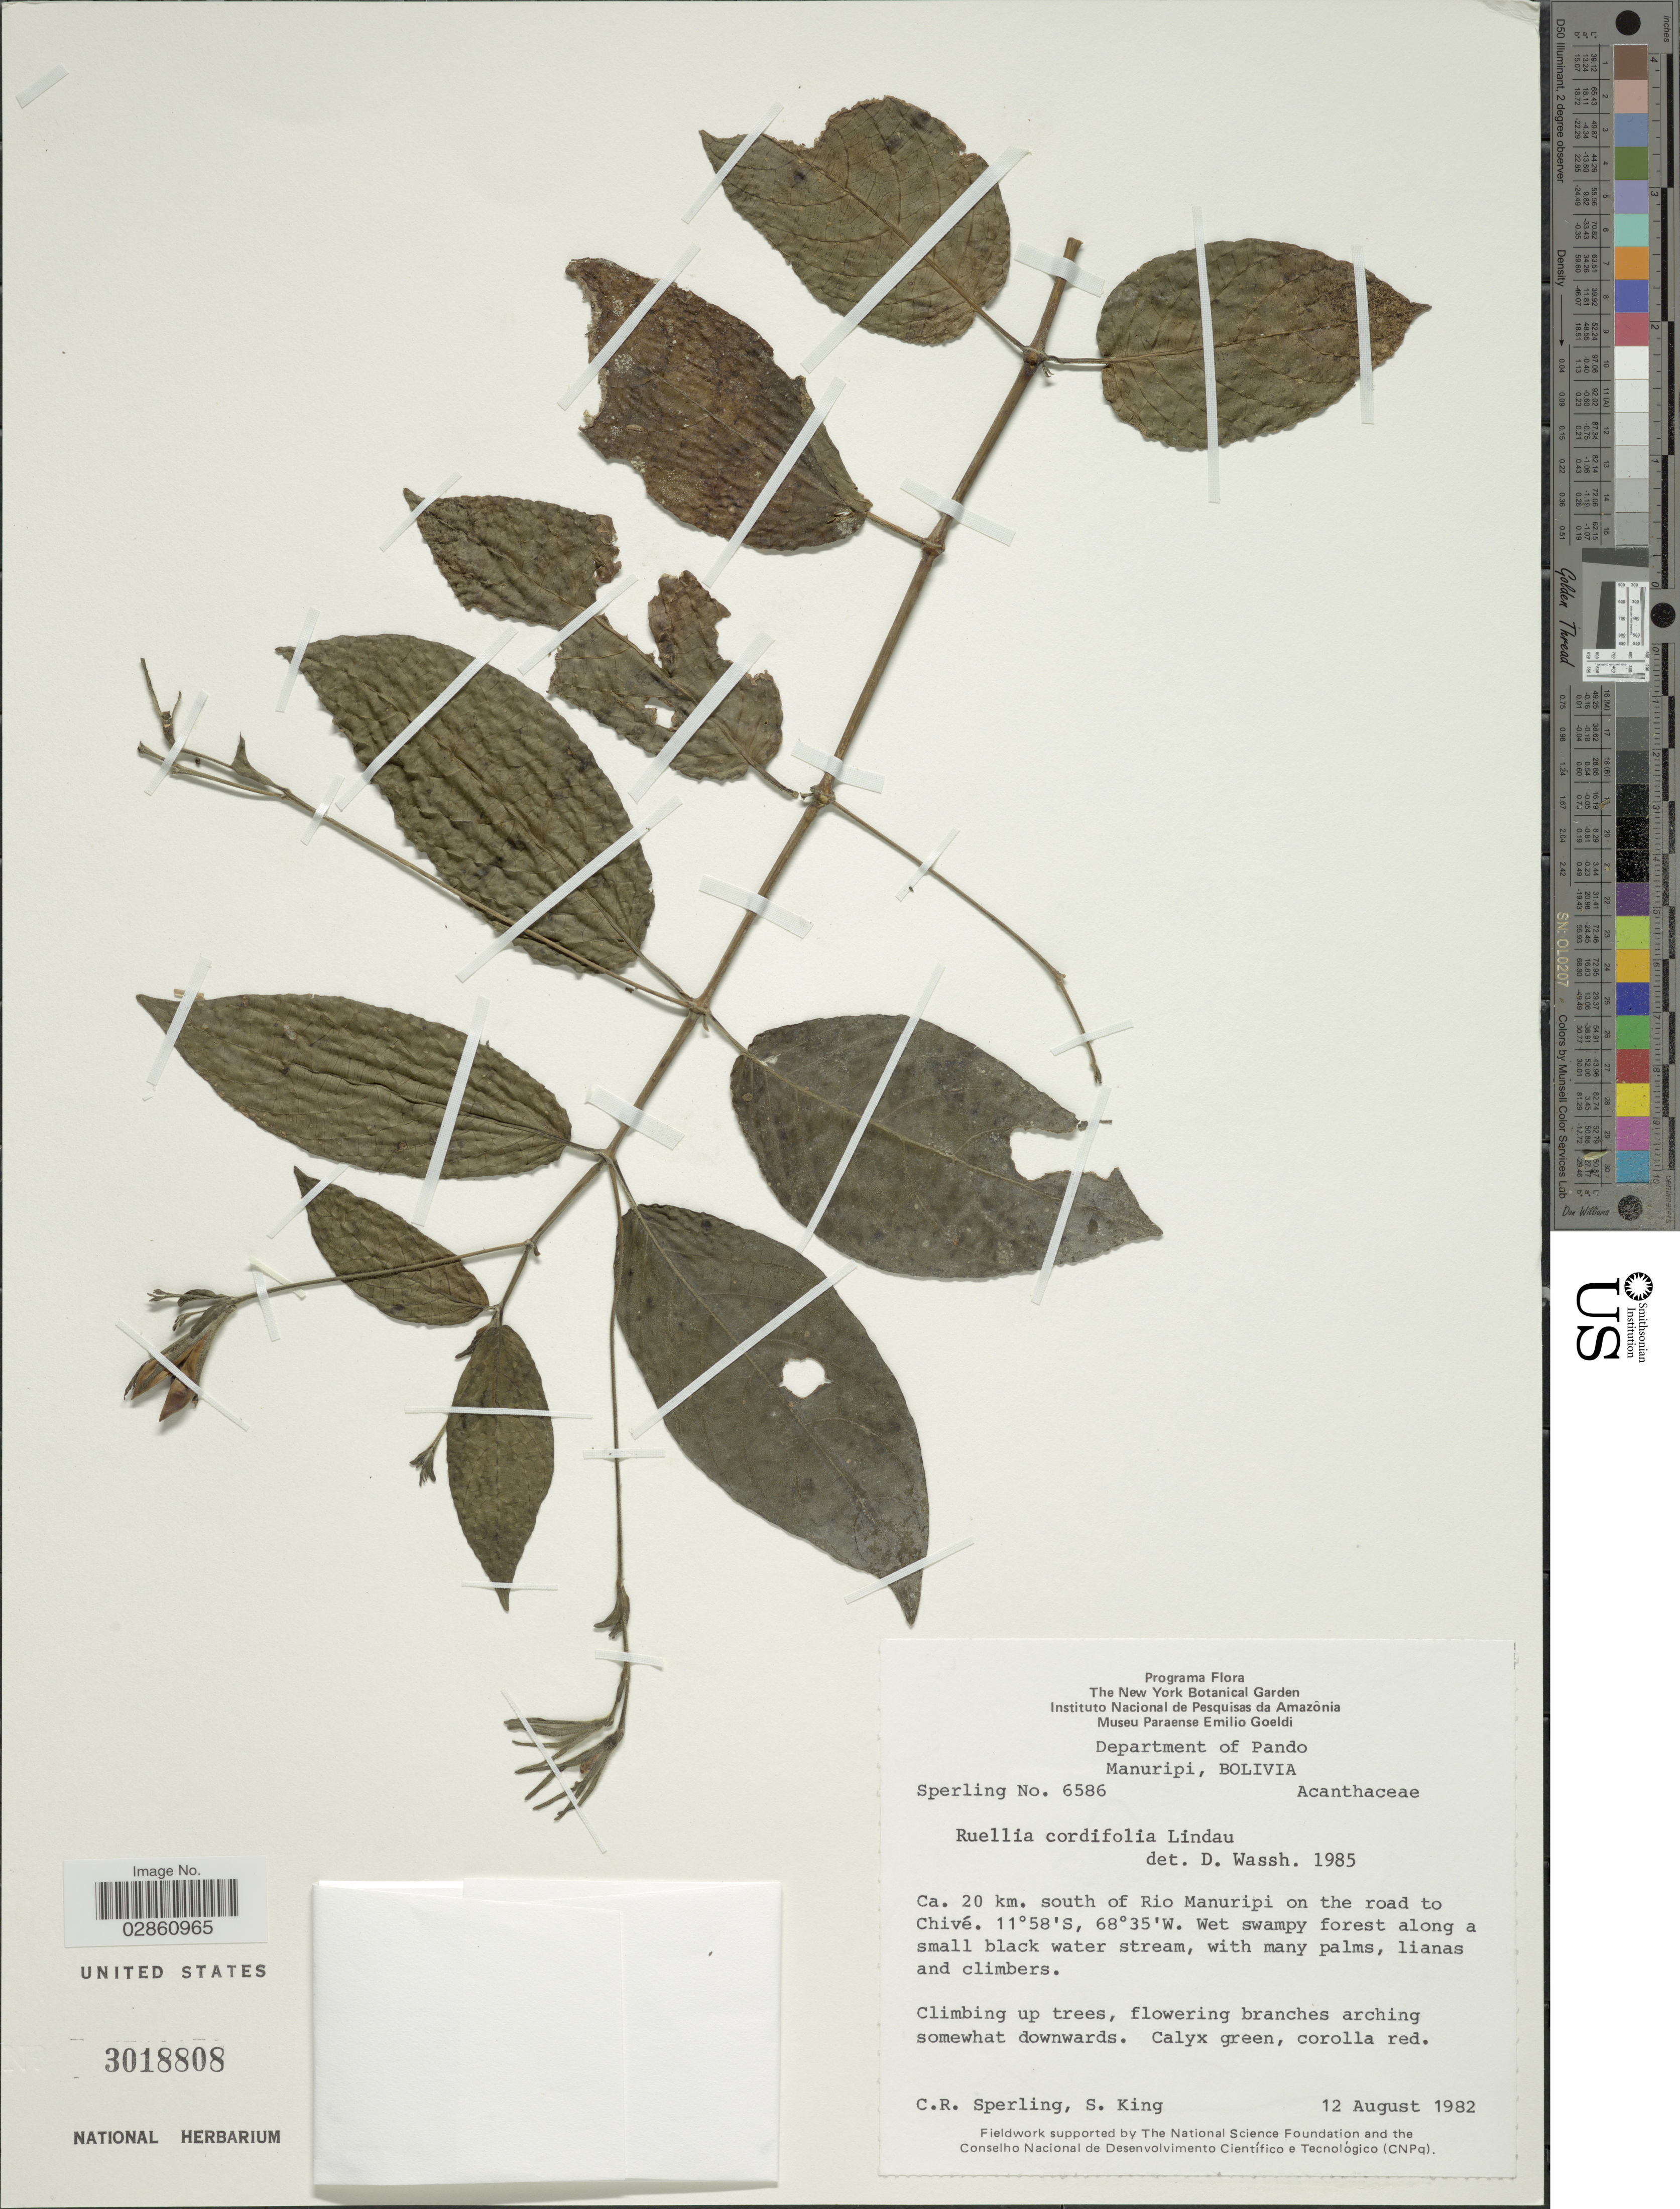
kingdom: Plantae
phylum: Tracheophyta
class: Magnoliopsida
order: Lamiales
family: Acanthaceae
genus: Ruellia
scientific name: Ruellia inflata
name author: Rich.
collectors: C. R. Sperling & S. King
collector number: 6586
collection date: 1982-08-12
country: Bolivia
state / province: Pando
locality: Department of Pando. Manuripi. Ca. 20 km. south of Rio Manuripi on the road to Chivé.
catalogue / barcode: US 3018808